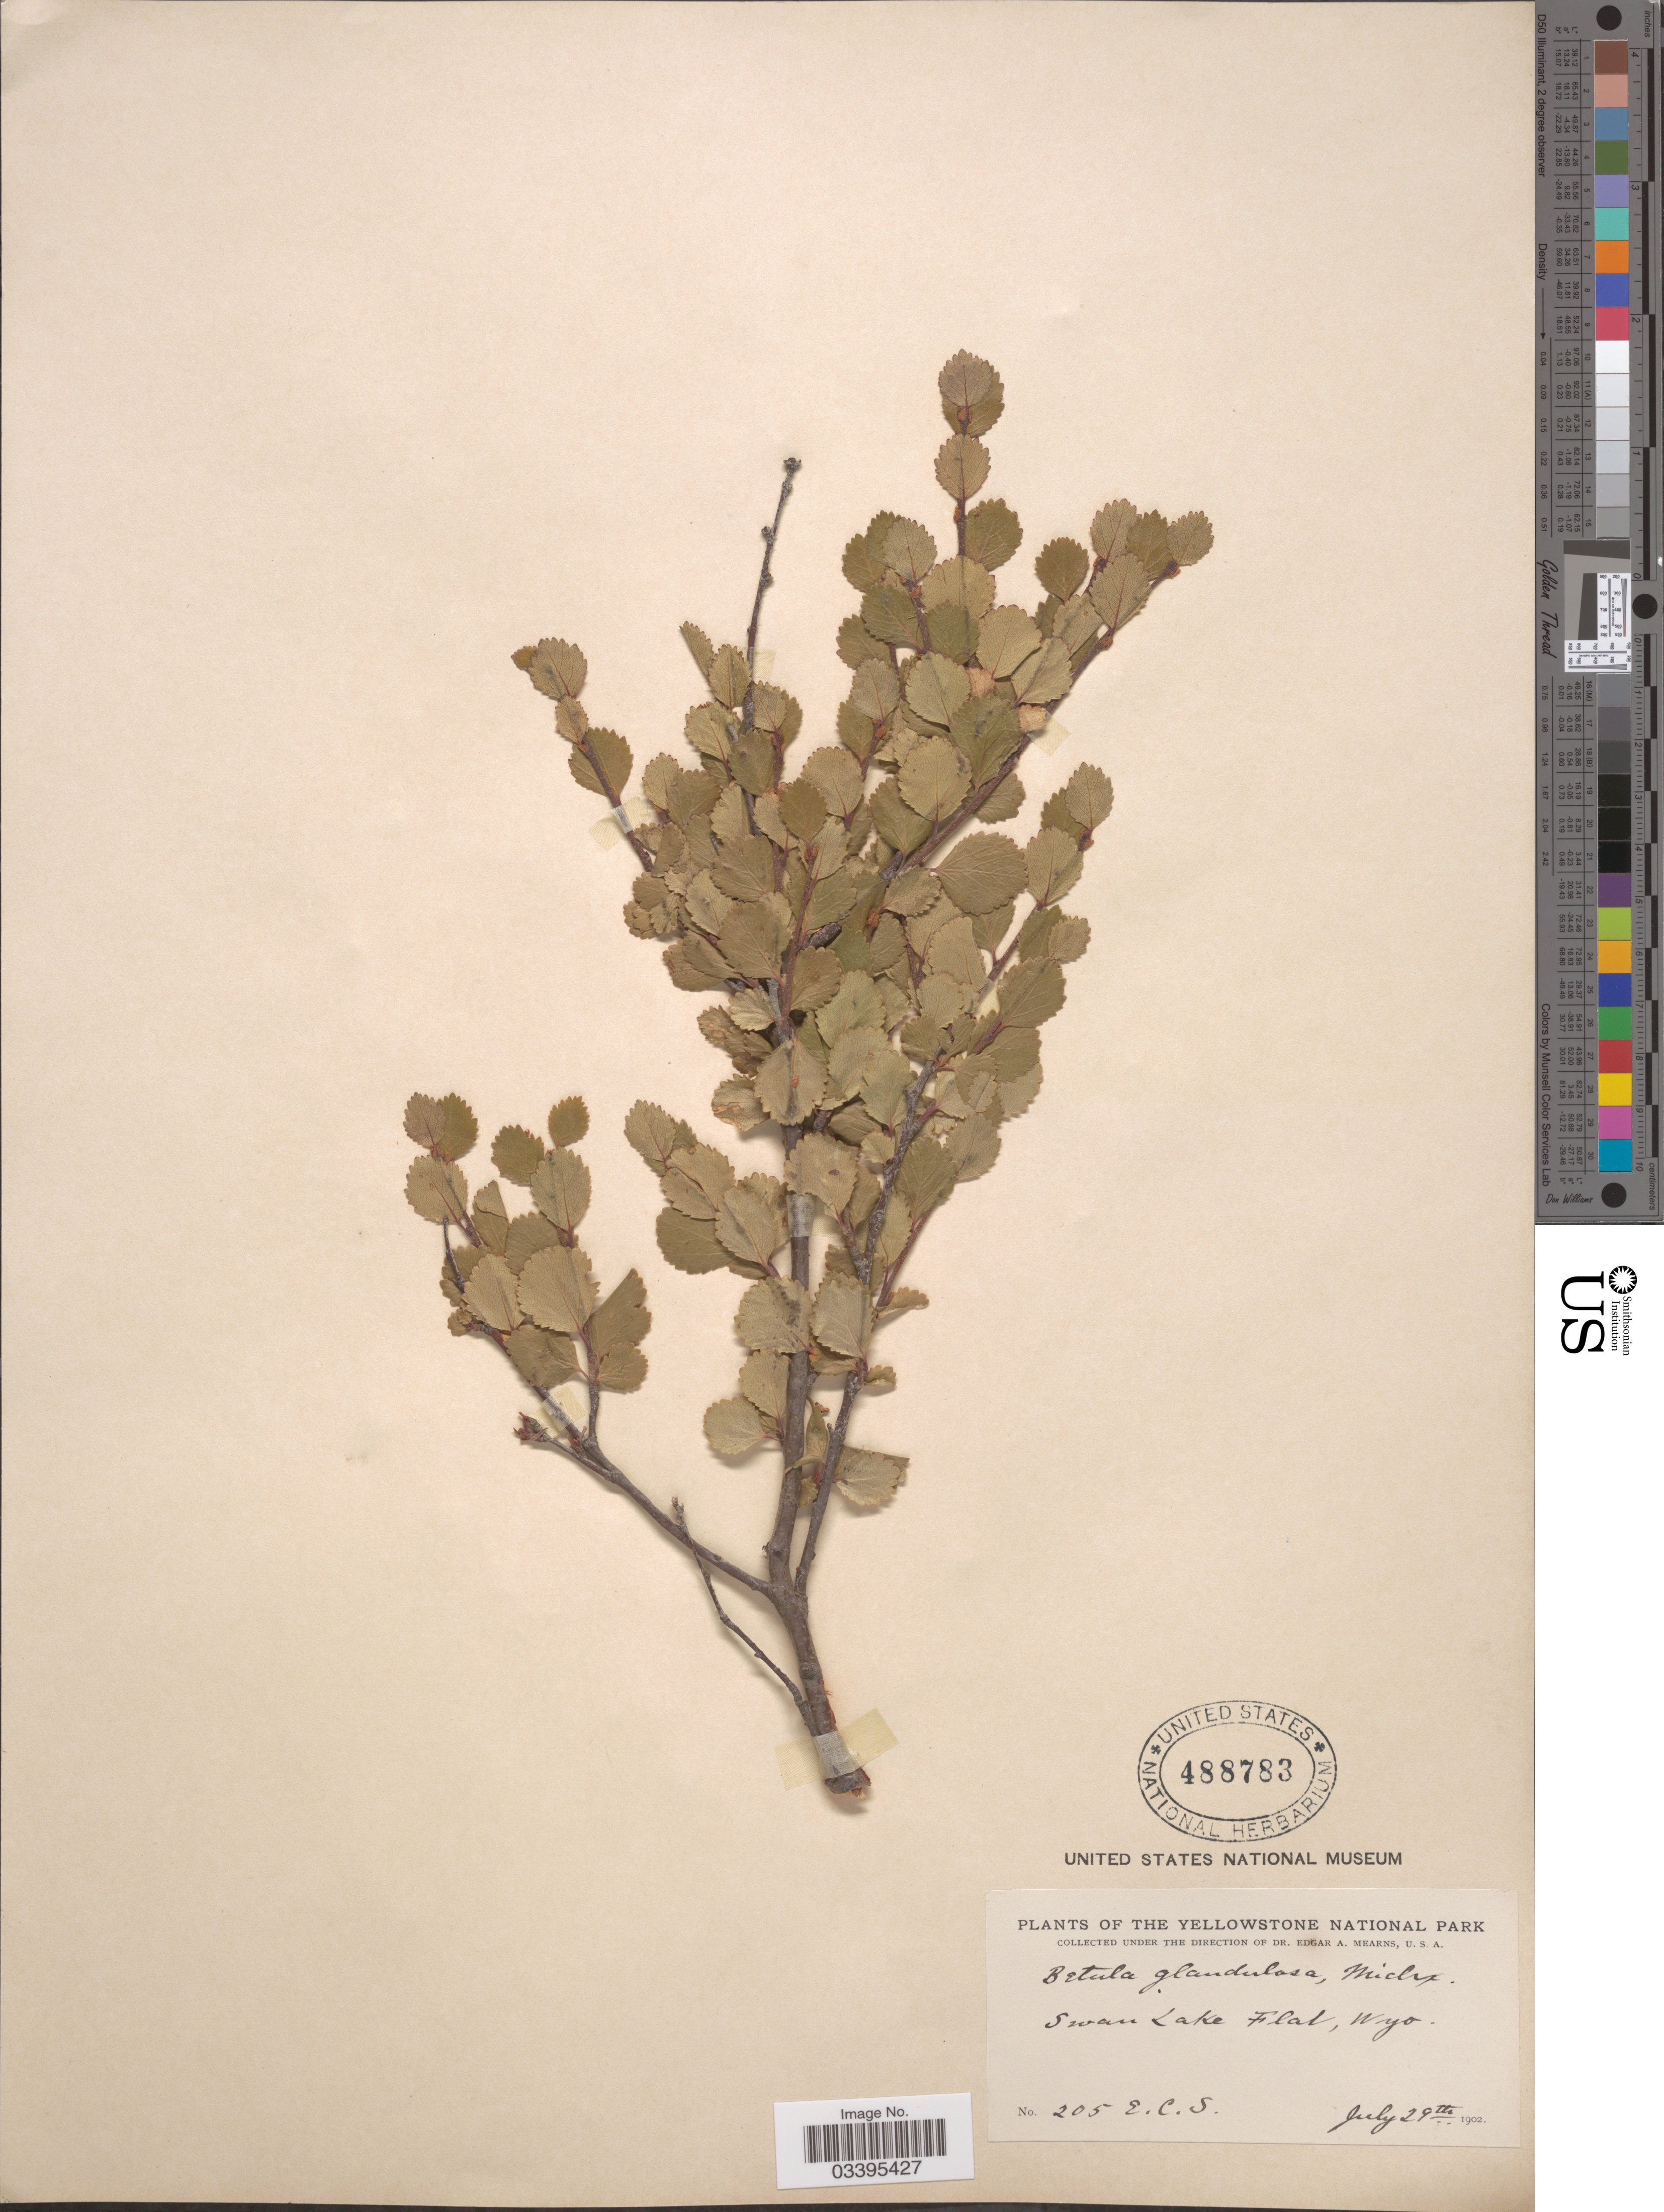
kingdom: Plantae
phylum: Tracheophyta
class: Magnoliopsida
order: Fagales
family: Betulaceae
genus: Betula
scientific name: Betula glandulosa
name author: Michx.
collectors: E. C. Smith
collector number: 205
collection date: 1902-07-29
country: United States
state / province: Wyoming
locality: The Yellowstone National Park. Swan Lake Flat.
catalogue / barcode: US 488783